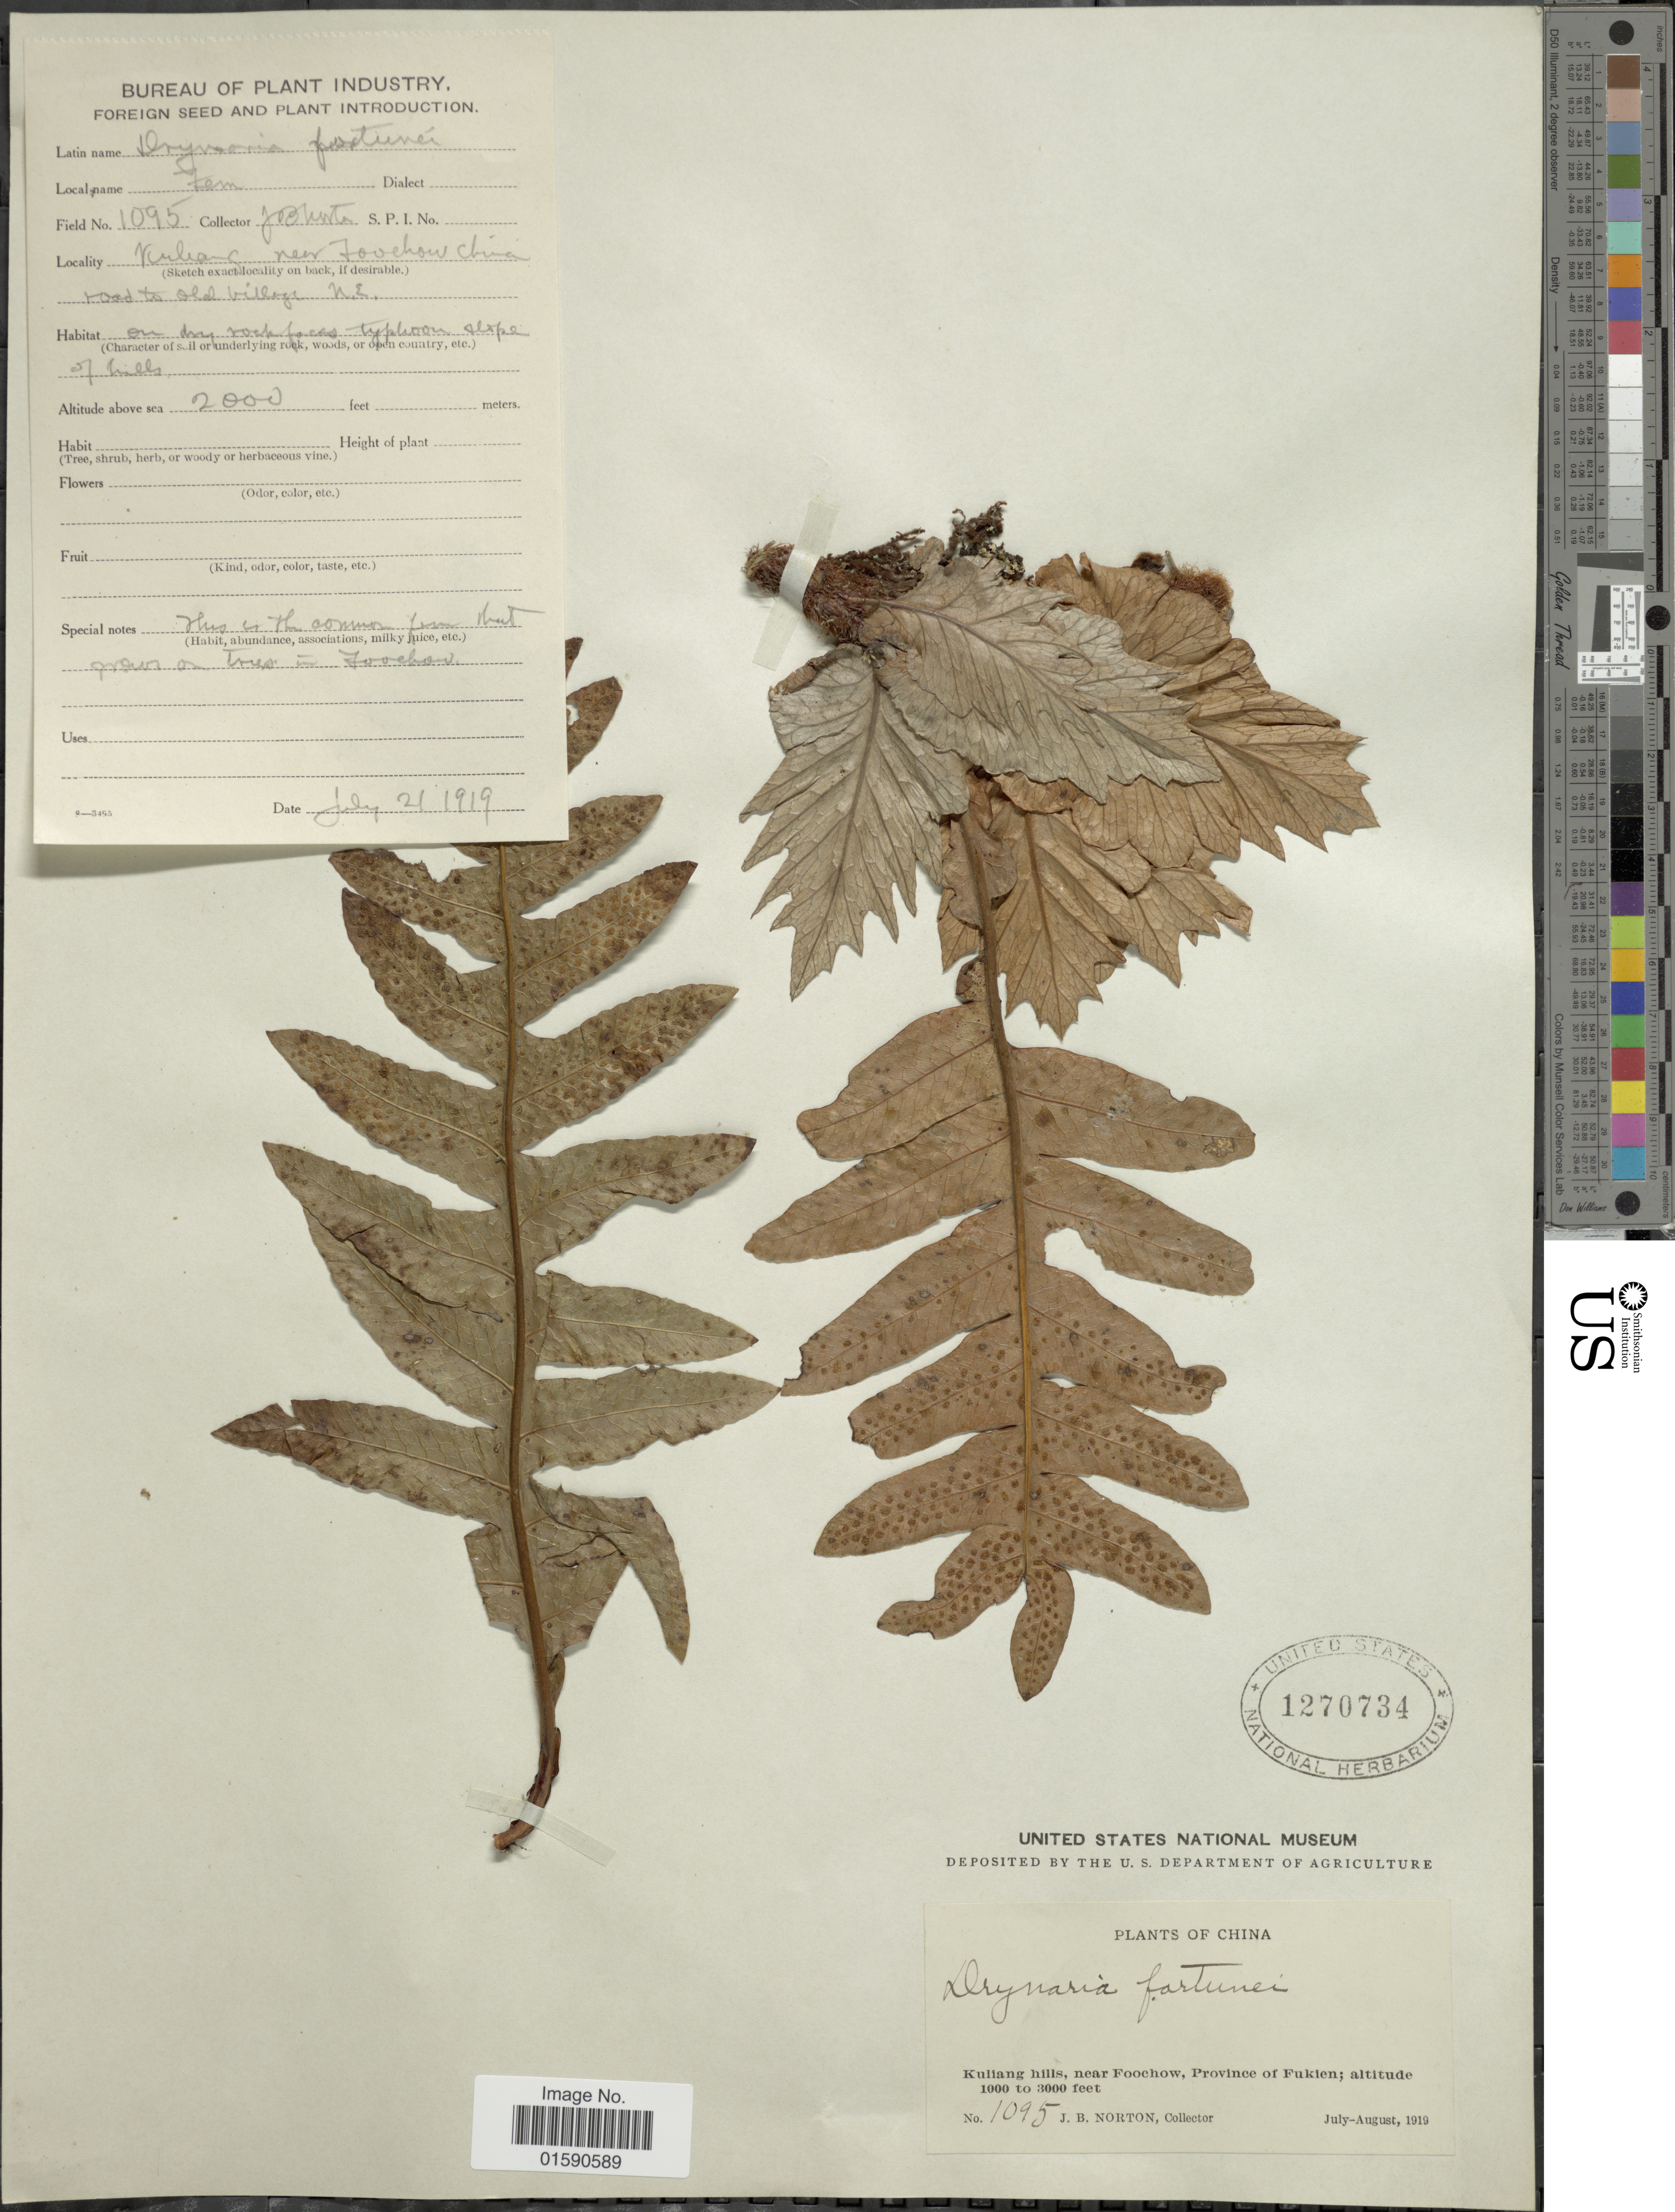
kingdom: Plantae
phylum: Tracheophyta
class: Polypodiopsida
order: Polypodiales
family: Polypodiaceae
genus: Drynaria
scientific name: Drynaria fortunei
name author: (Kunze ex Mett.) J. Sm.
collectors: J. B. Norton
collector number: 1095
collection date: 1919-07-21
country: China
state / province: Fujian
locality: Kuliang hills, near Foochow, Province of Fukien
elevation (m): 305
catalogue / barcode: US 1270734